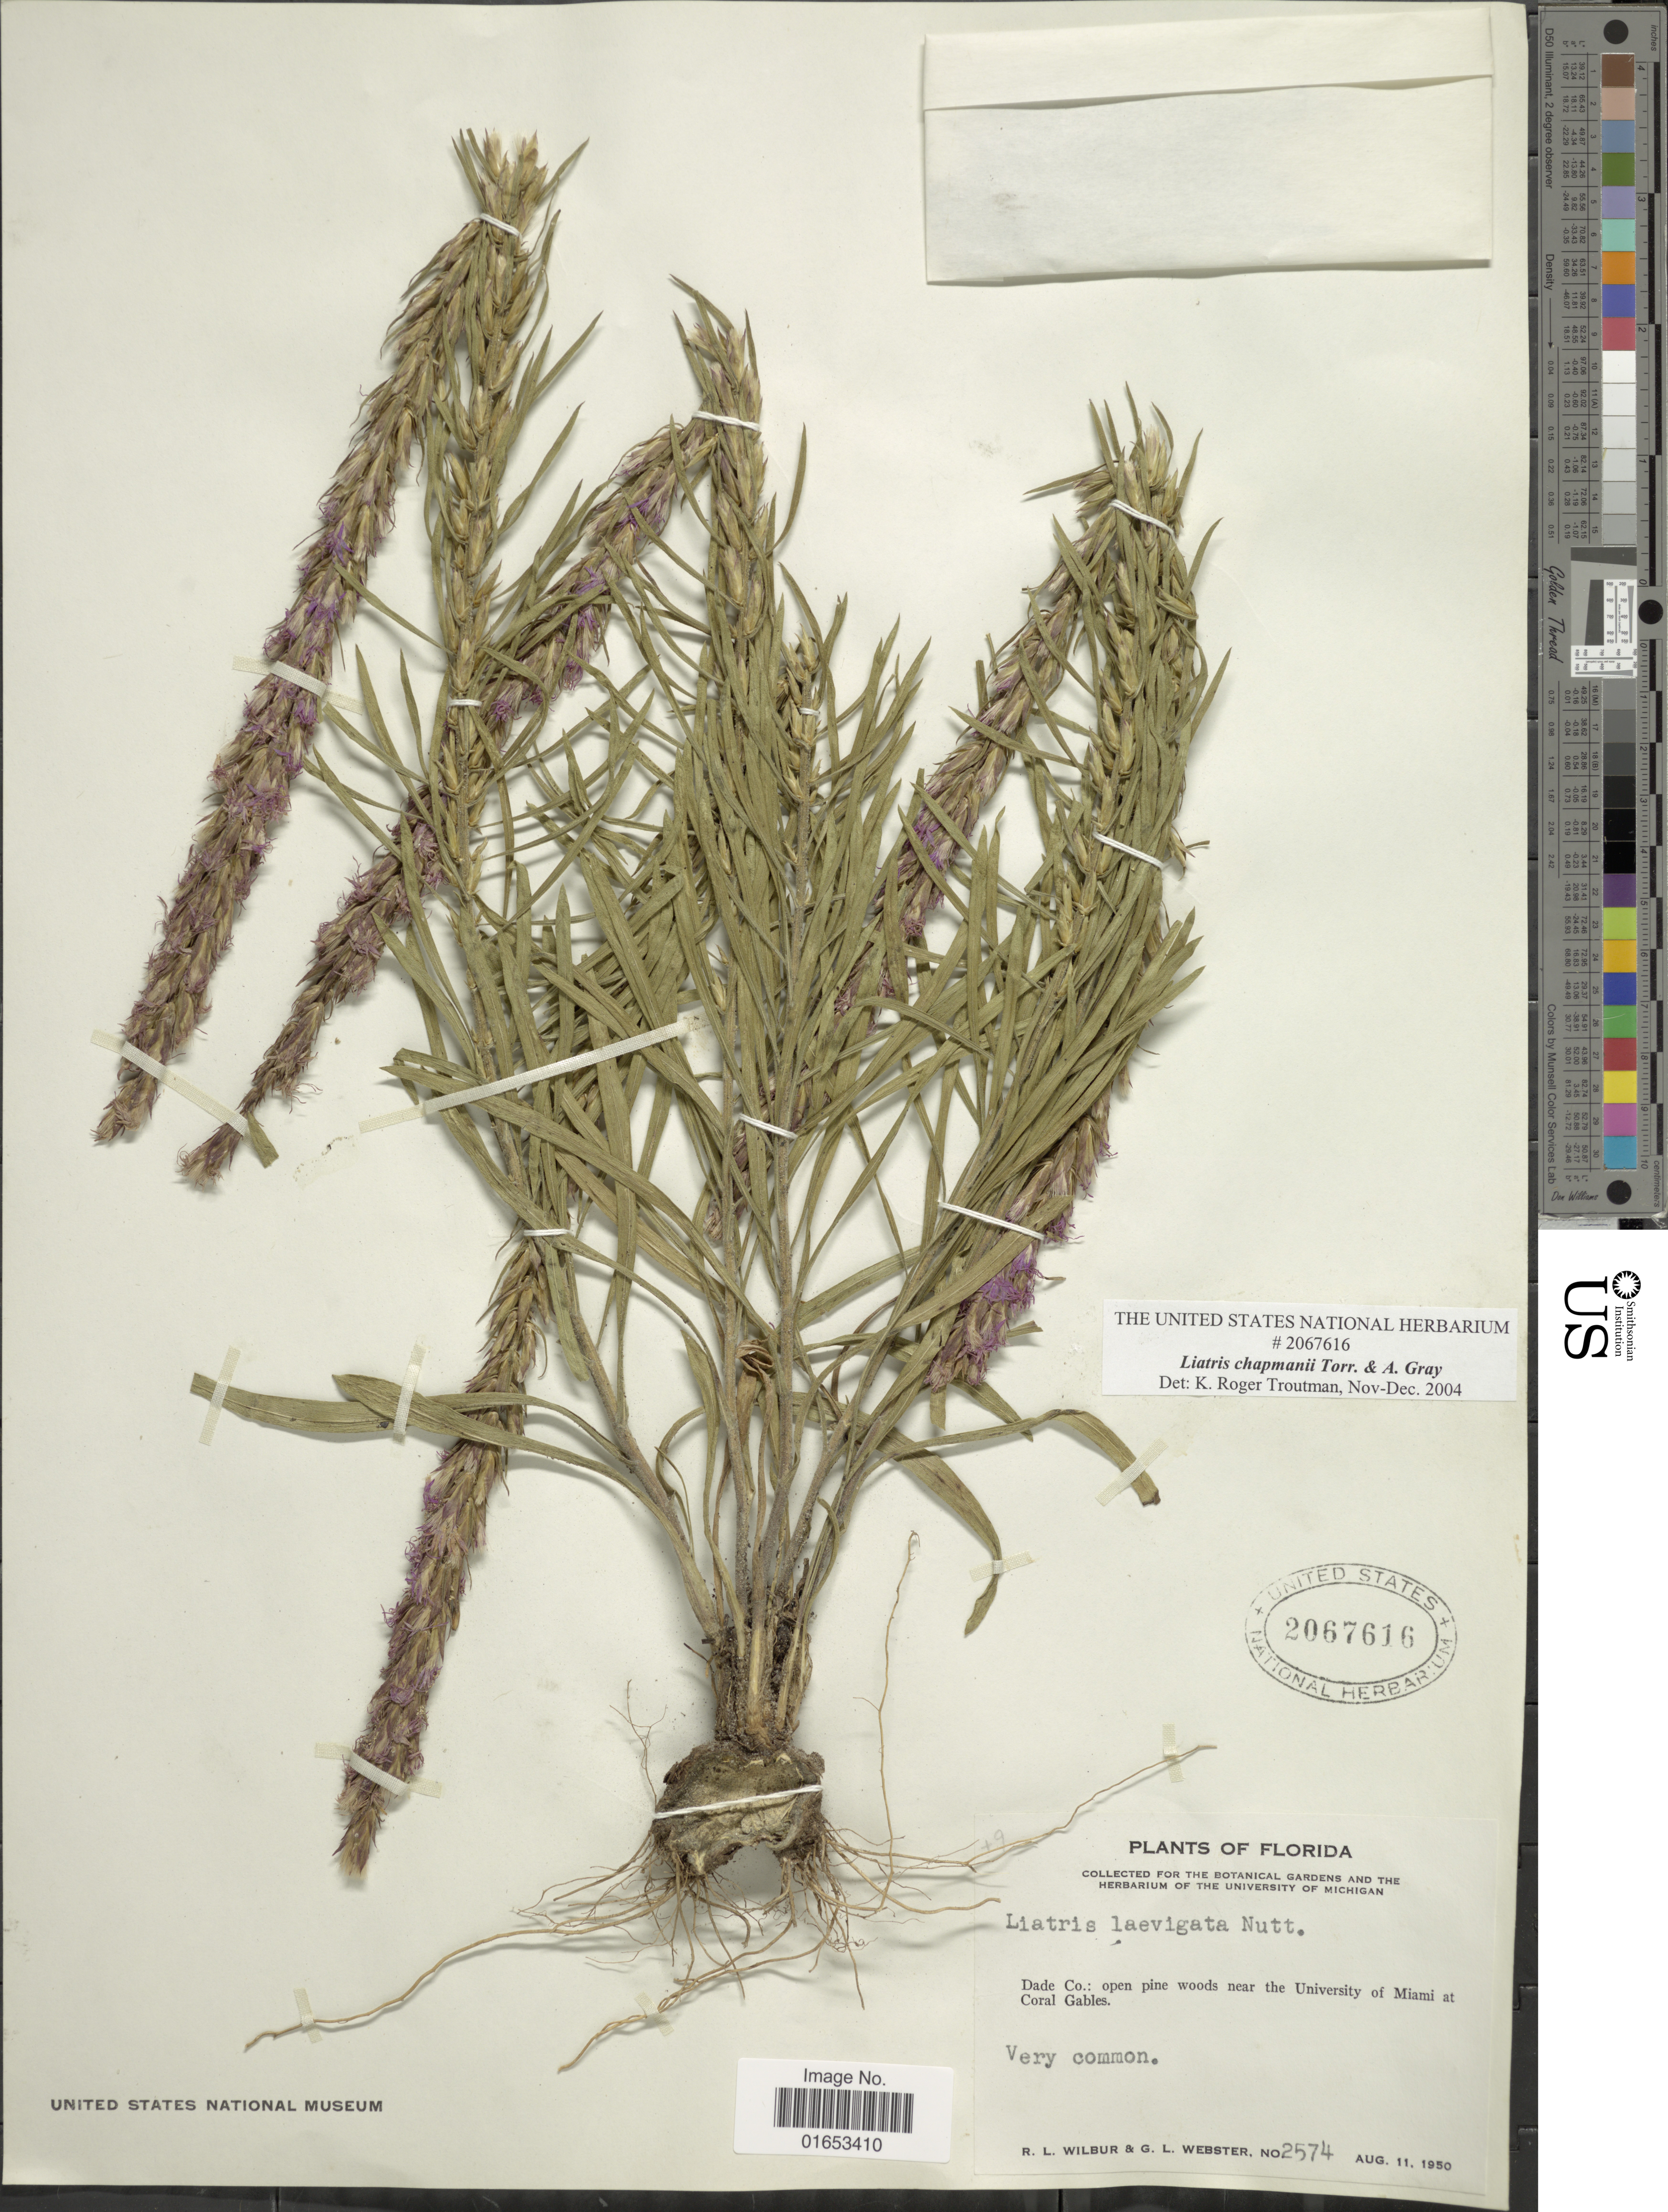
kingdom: Plantae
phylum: Tracheophyta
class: Magnoliopsida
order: Asterales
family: Asteraceae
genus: Liatris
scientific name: Liatris chapmanii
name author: Torr. & A. Gray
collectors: R. L. Wilbur & G. L. Webster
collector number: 2574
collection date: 1950-08-11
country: United States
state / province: Florida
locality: Dade Co., open pine woods near the University of Miami at Coral Gables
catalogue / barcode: US 2067616